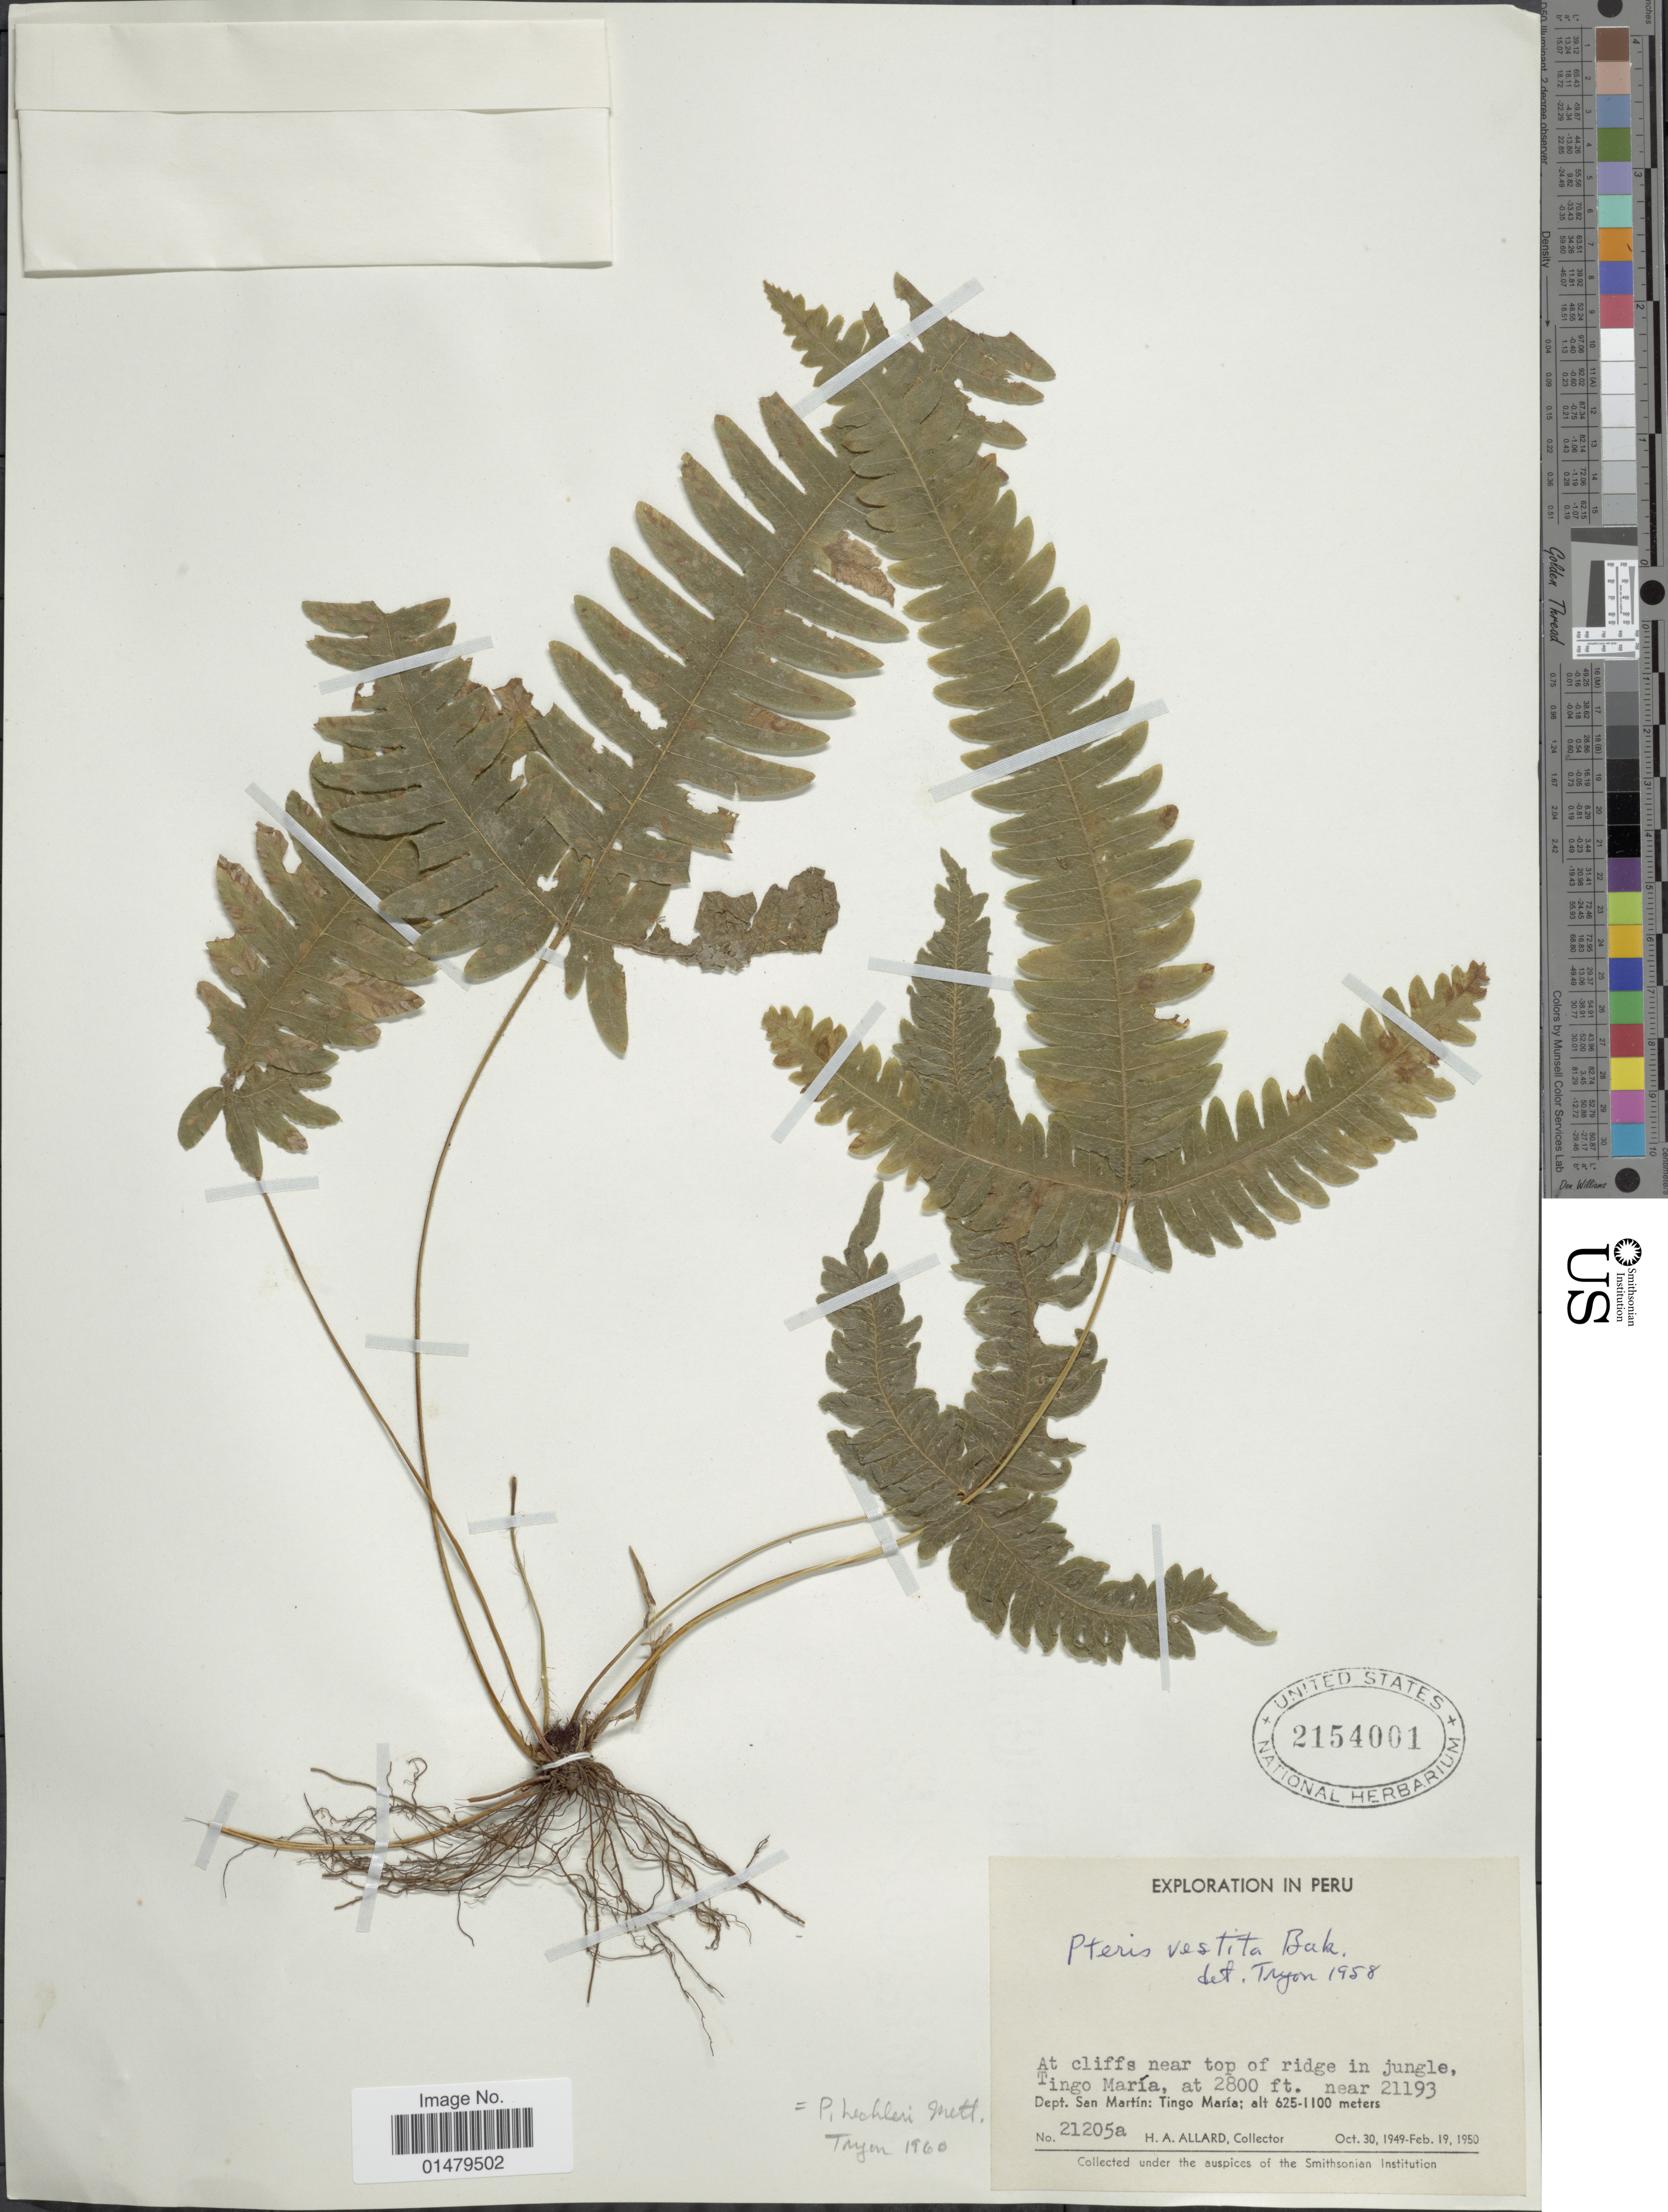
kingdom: Plantae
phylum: Tracheophyta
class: Polypodiopsida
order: Polypodiales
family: Pteridaceae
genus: Pteris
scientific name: Pteris lechleri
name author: Mett.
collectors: H. A. Allard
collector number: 21205a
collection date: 1949-10-30/1950-02-19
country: Peru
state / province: San Martín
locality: At cliffs near top of ridge in jungle, Tingo Maria. Dept. San Martin: Tingo Maria. Near 21193.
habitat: at cliffs near top of ridge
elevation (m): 853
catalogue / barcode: US 2154001